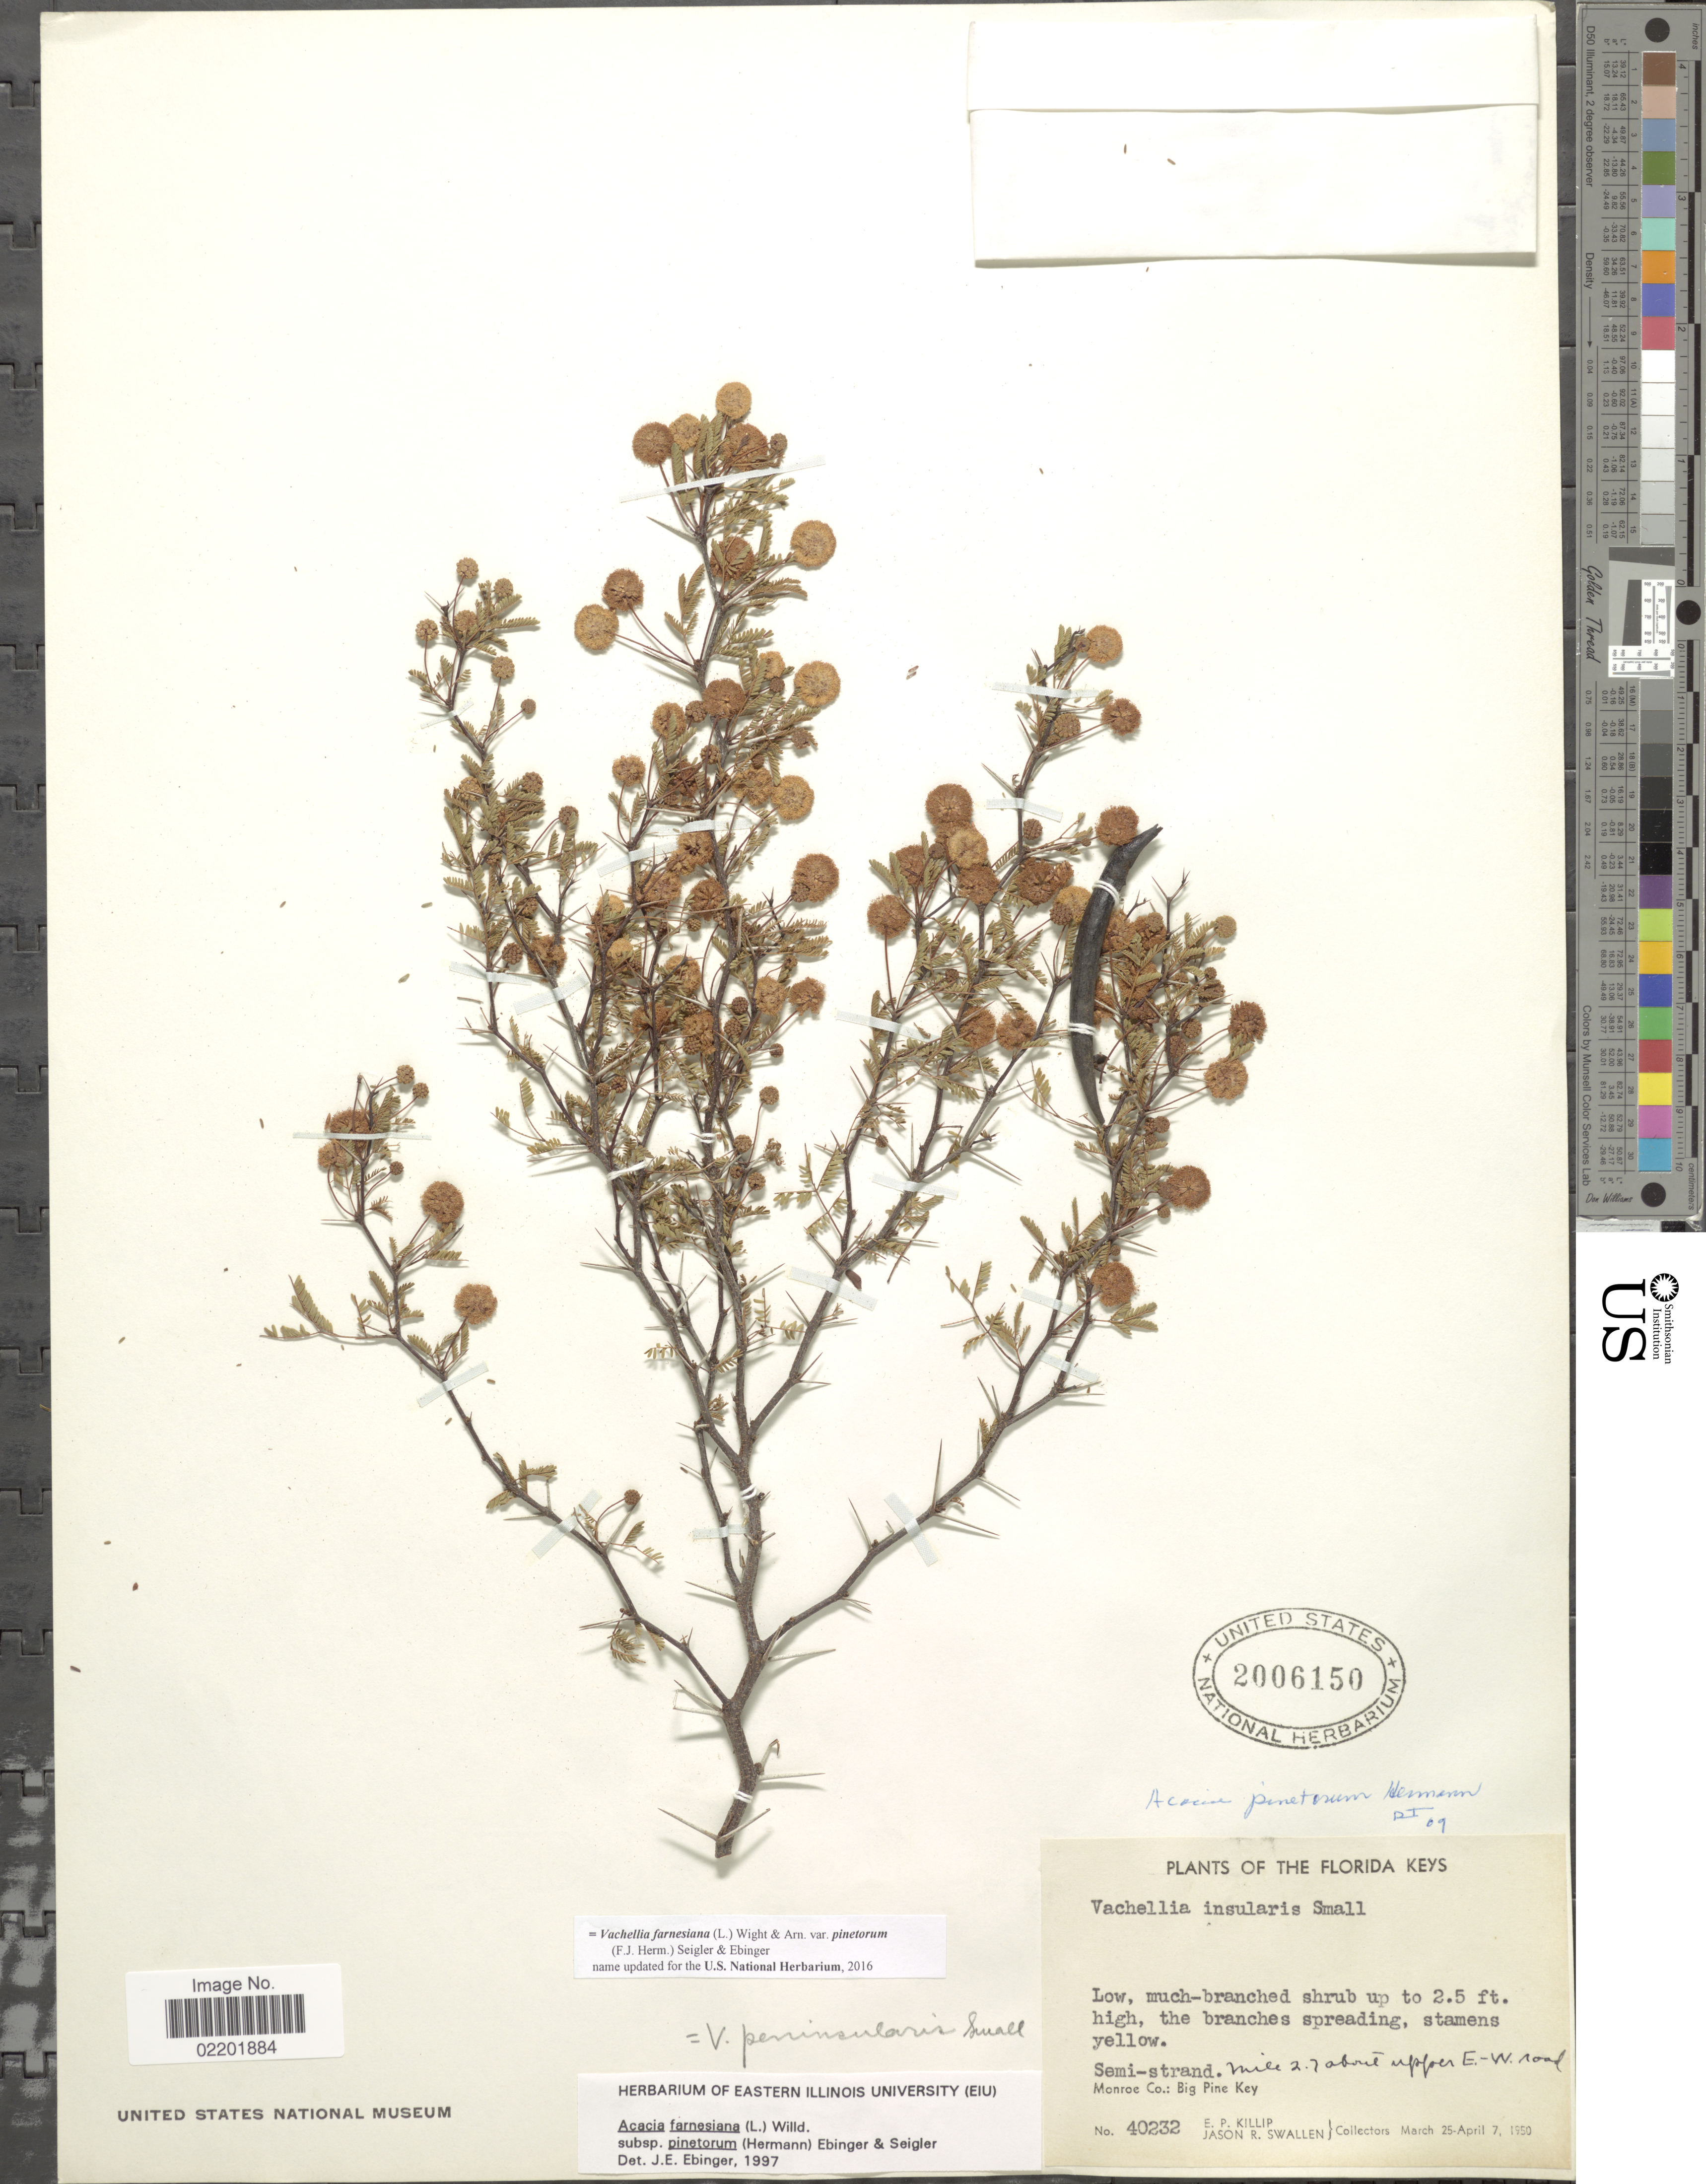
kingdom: Plantae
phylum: Tracheophyta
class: Magnoliopsida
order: Fabales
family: Fabaceae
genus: Vachellia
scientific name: Vachellia farnesiana var. farnesiana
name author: (L.) Wight & Arn.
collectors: E. P. Killip & J. R. Swallen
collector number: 40232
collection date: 1950-03-25/1950-04-07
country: United States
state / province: Florida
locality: Florida Keys, mile 2.7 about upper E.-W road, Monroe Co., Big Pine Key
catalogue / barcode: US 2006150